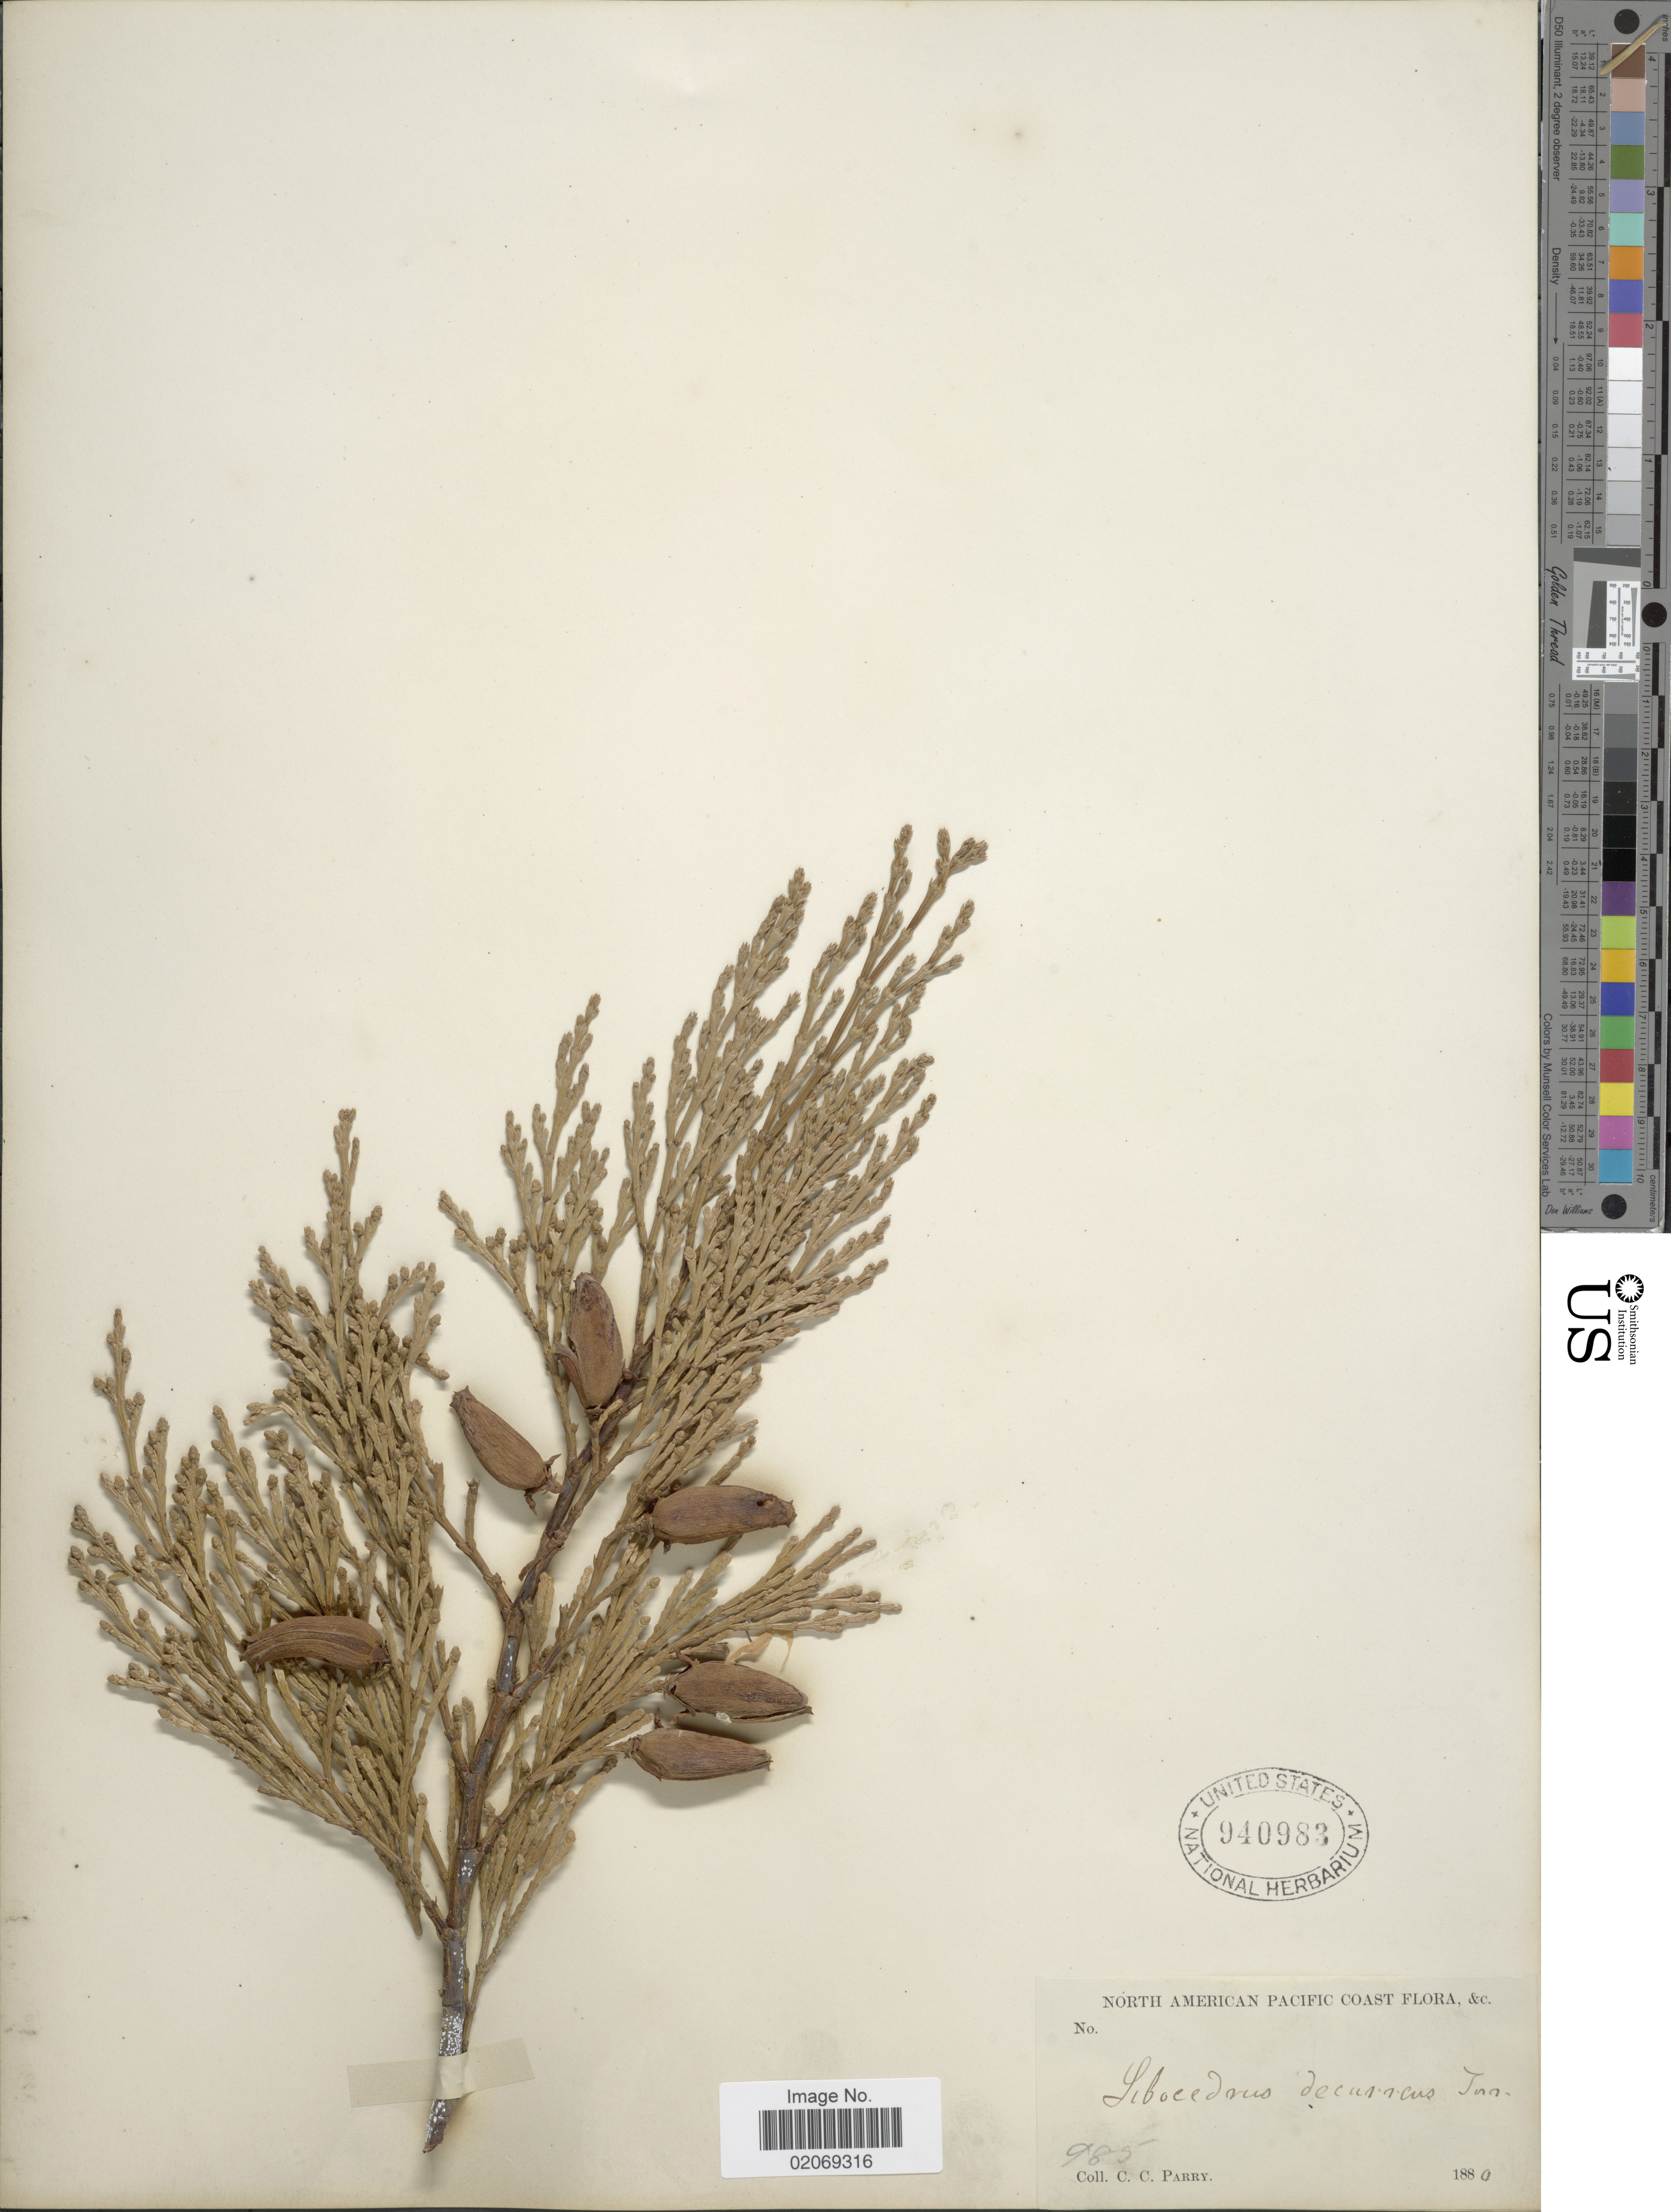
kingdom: Plantae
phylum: Tracheophyta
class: Pinopsida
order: Pinales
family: Cupressaceae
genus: Libocedrus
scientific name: Libocedrus decurrens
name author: Torr.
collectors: C. C. Parry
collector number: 985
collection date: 1880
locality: North American Pacific Coast & c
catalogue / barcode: US 940983